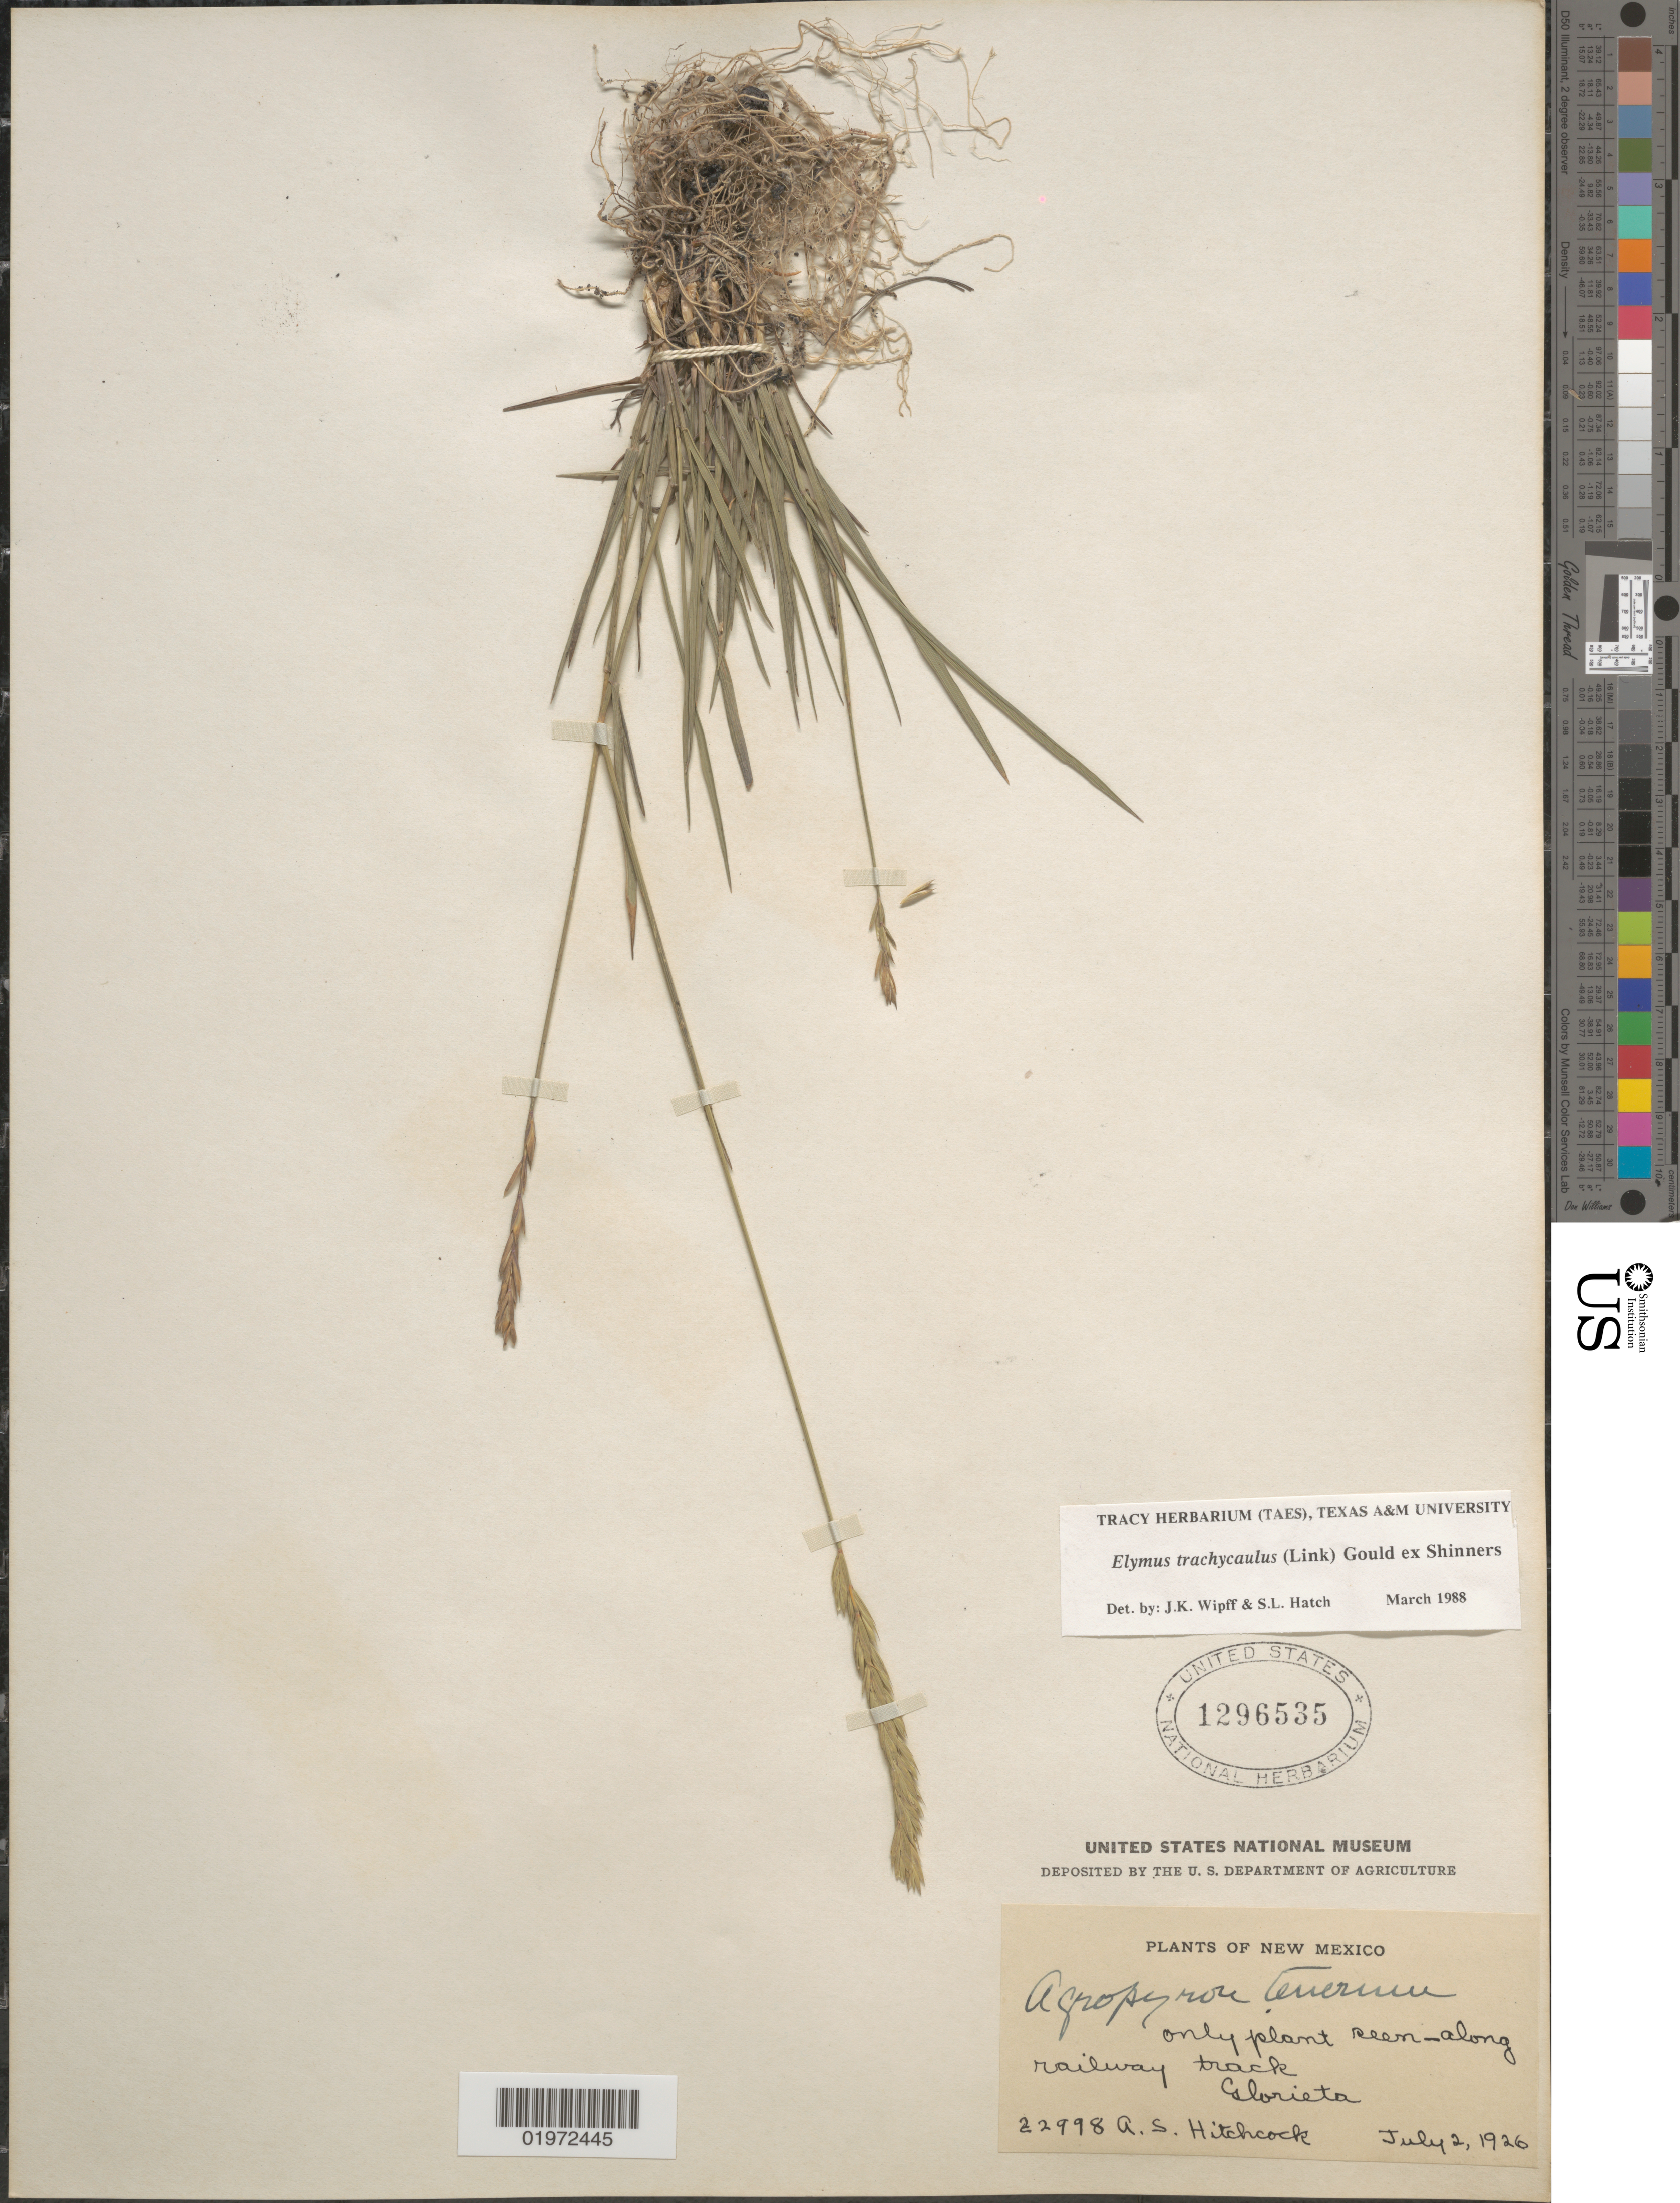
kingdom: Plantae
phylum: Tracheophyta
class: Liliopsida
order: Poales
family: Poaceae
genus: Elymus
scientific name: Elymus trachycaulus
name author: (Link) Gould ex Shinners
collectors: A. S. Hitchcock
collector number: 22998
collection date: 1926-07-02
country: United States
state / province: New Mexico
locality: Along railway track. Glorieta.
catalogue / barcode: US 1296535